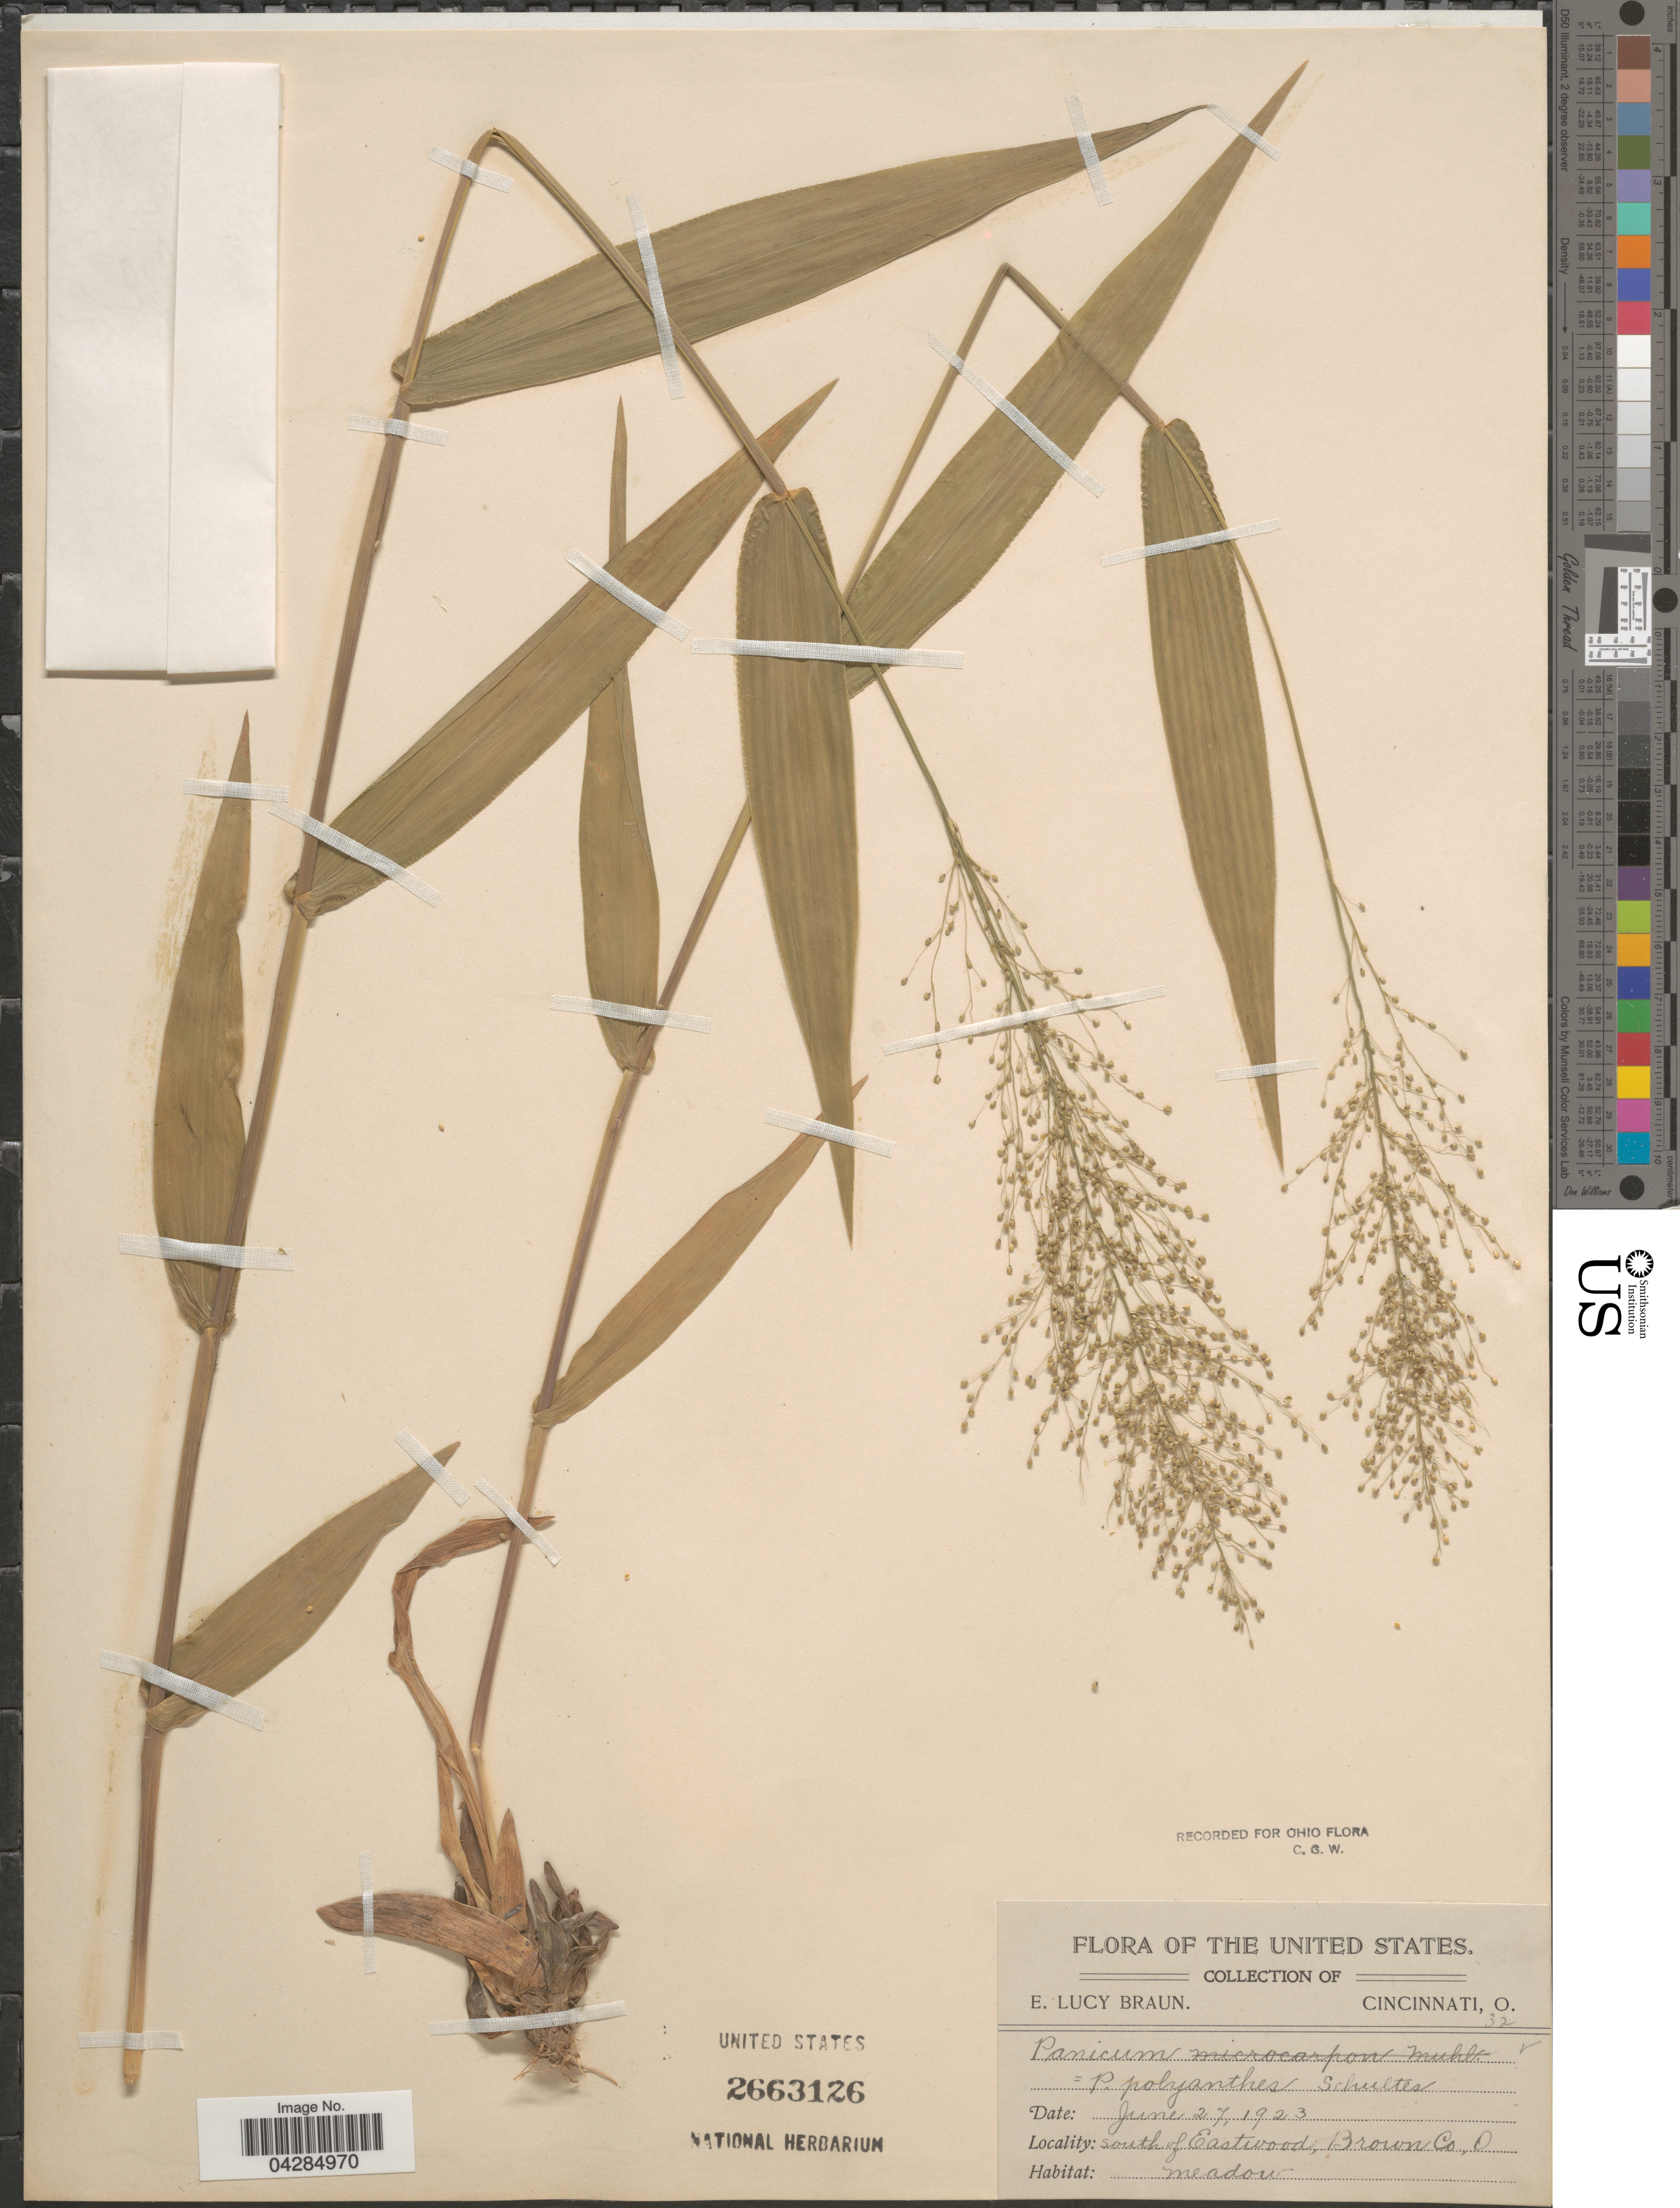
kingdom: Plantae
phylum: Tracheophyta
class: Liliopsida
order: Poales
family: Poaceae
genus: Dichanthelium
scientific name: Dichanthelium portoricense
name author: (Desv. ex Ham.) B.F. Hansen & Wunderlin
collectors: E. L. Braun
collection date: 1923-06-27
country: United States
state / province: Ohio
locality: South of Eastwood, Brown Co.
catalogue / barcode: US 2663126